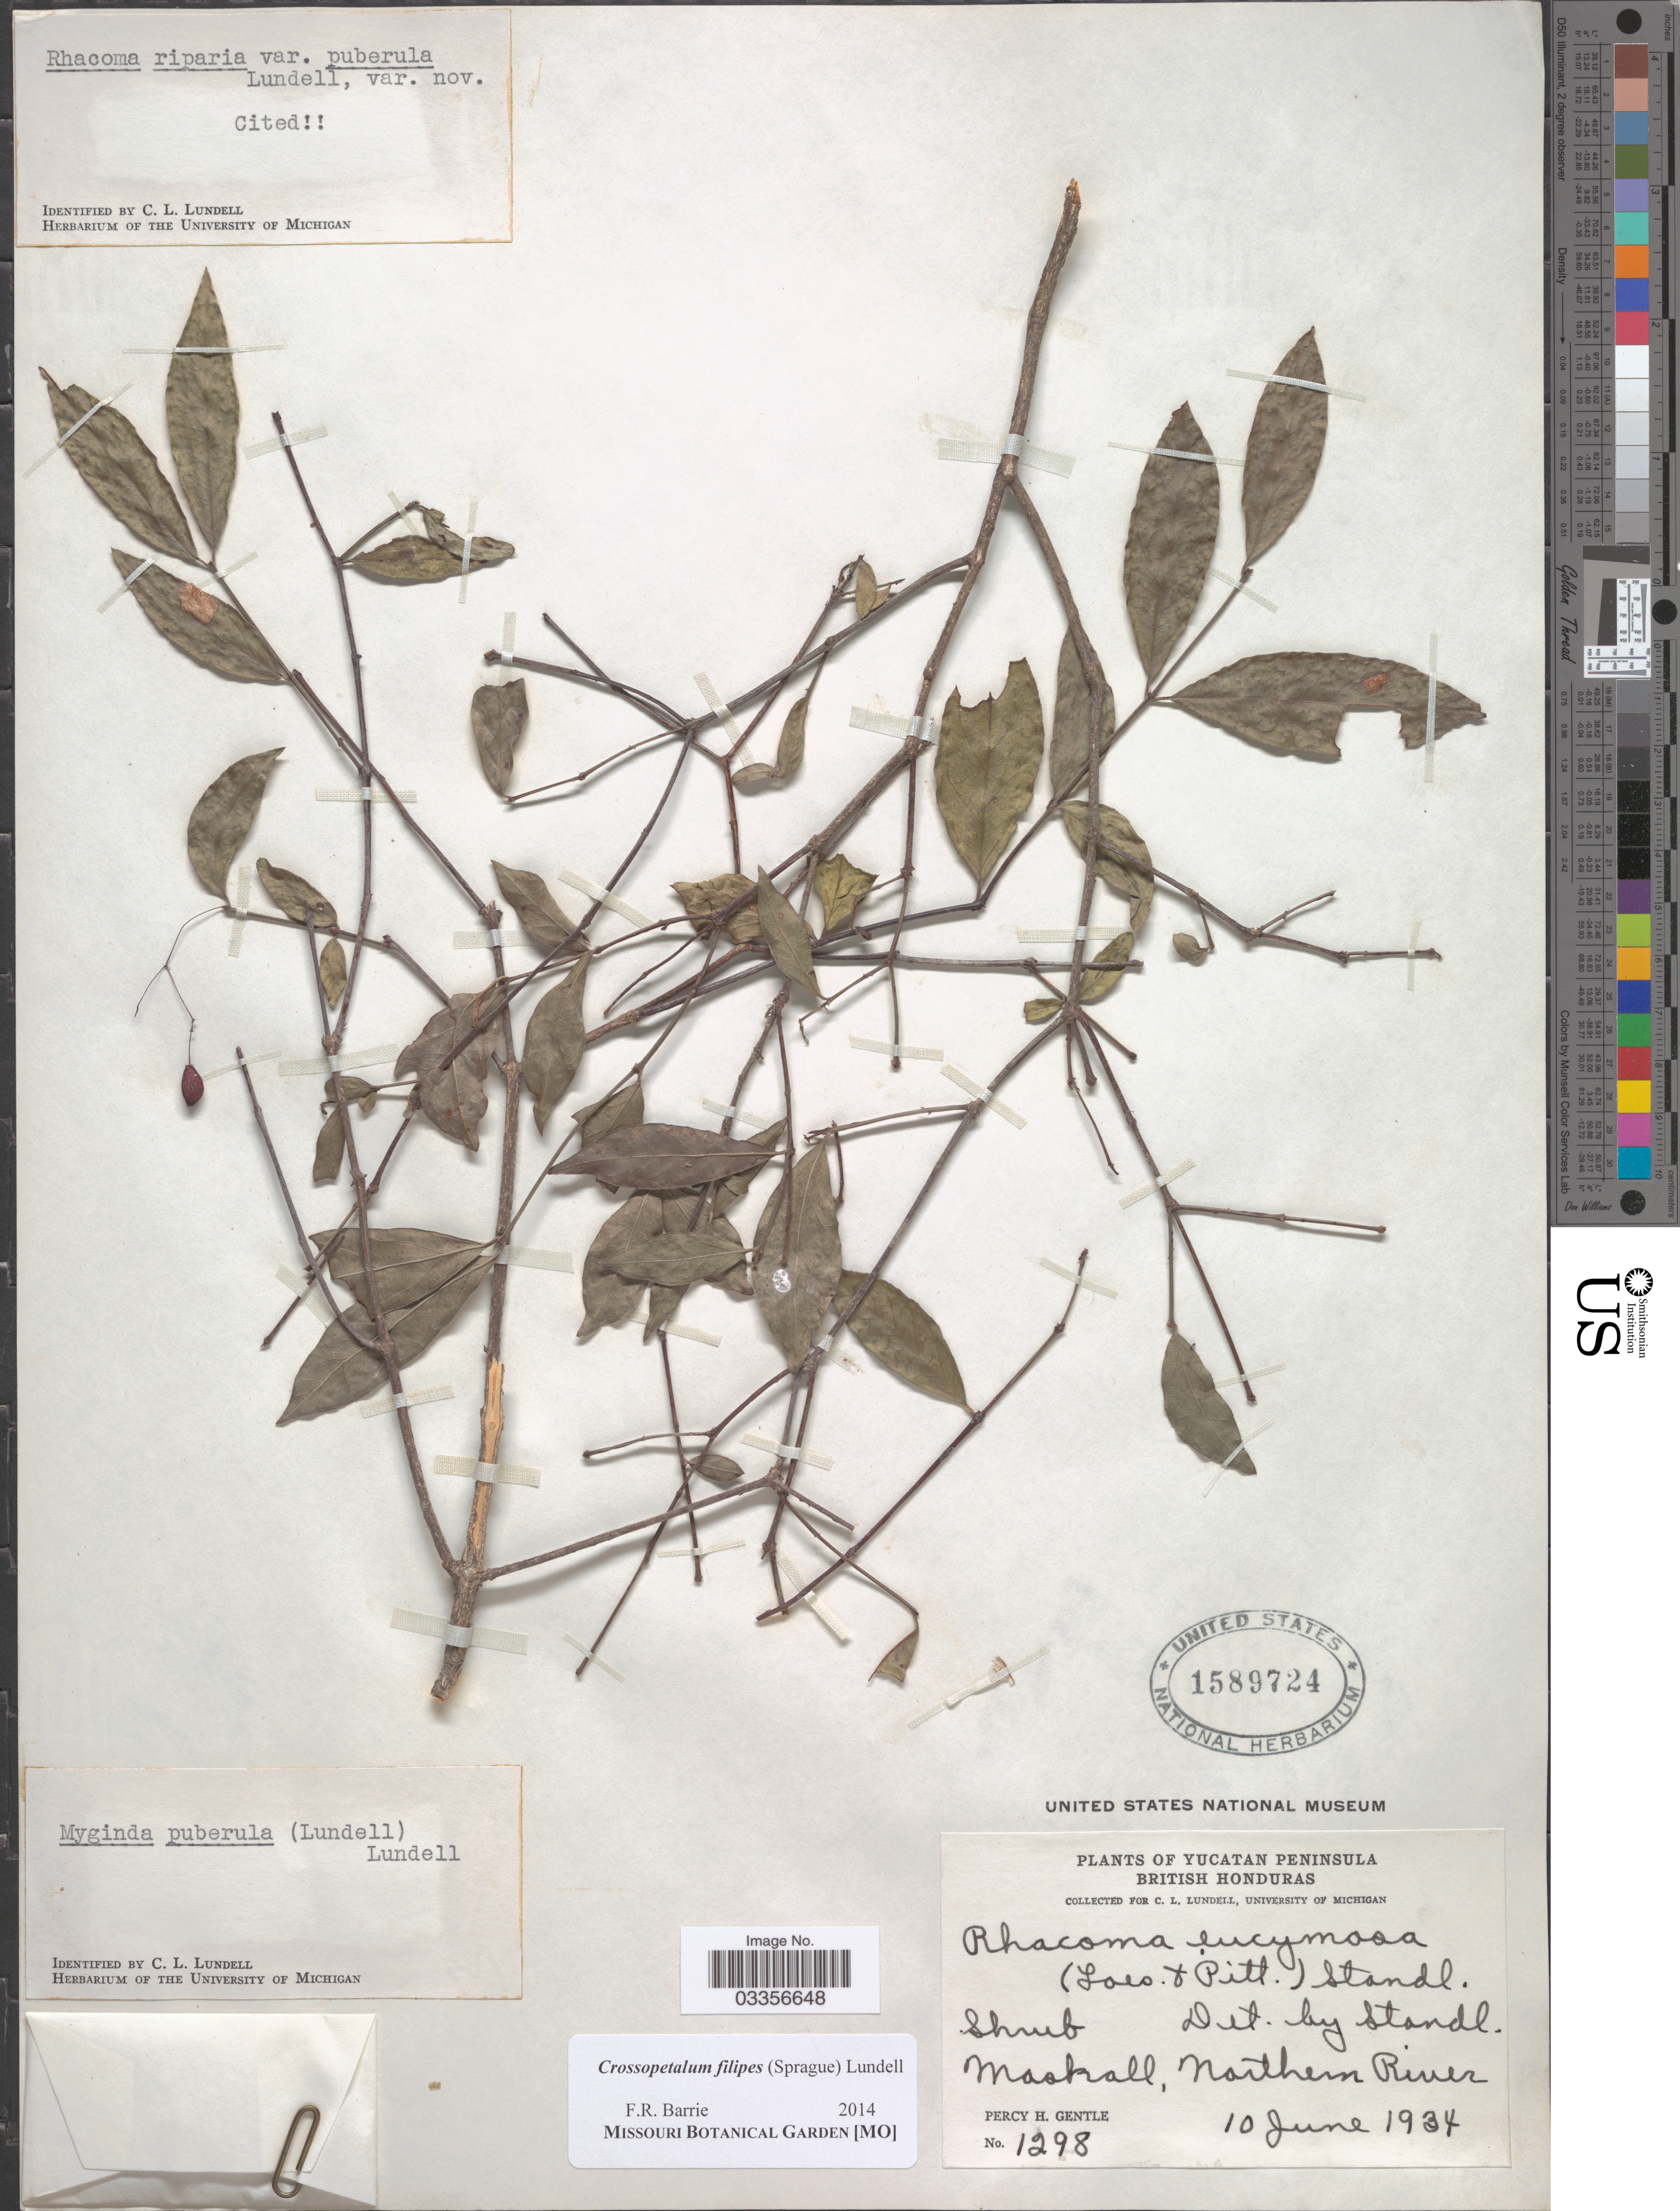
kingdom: Plantae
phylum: Tracheophyta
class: Magnoliopsida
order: Celastrales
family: Celastraceae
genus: Crossopetalum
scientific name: Crossopetalum filipes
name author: (Sprague) Lundell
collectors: P. H. Gentle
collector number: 1298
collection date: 1934-06-10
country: Belize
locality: Yucatan Peninsula, British Honduras, Maskall, Northern River.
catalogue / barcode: US 1589724